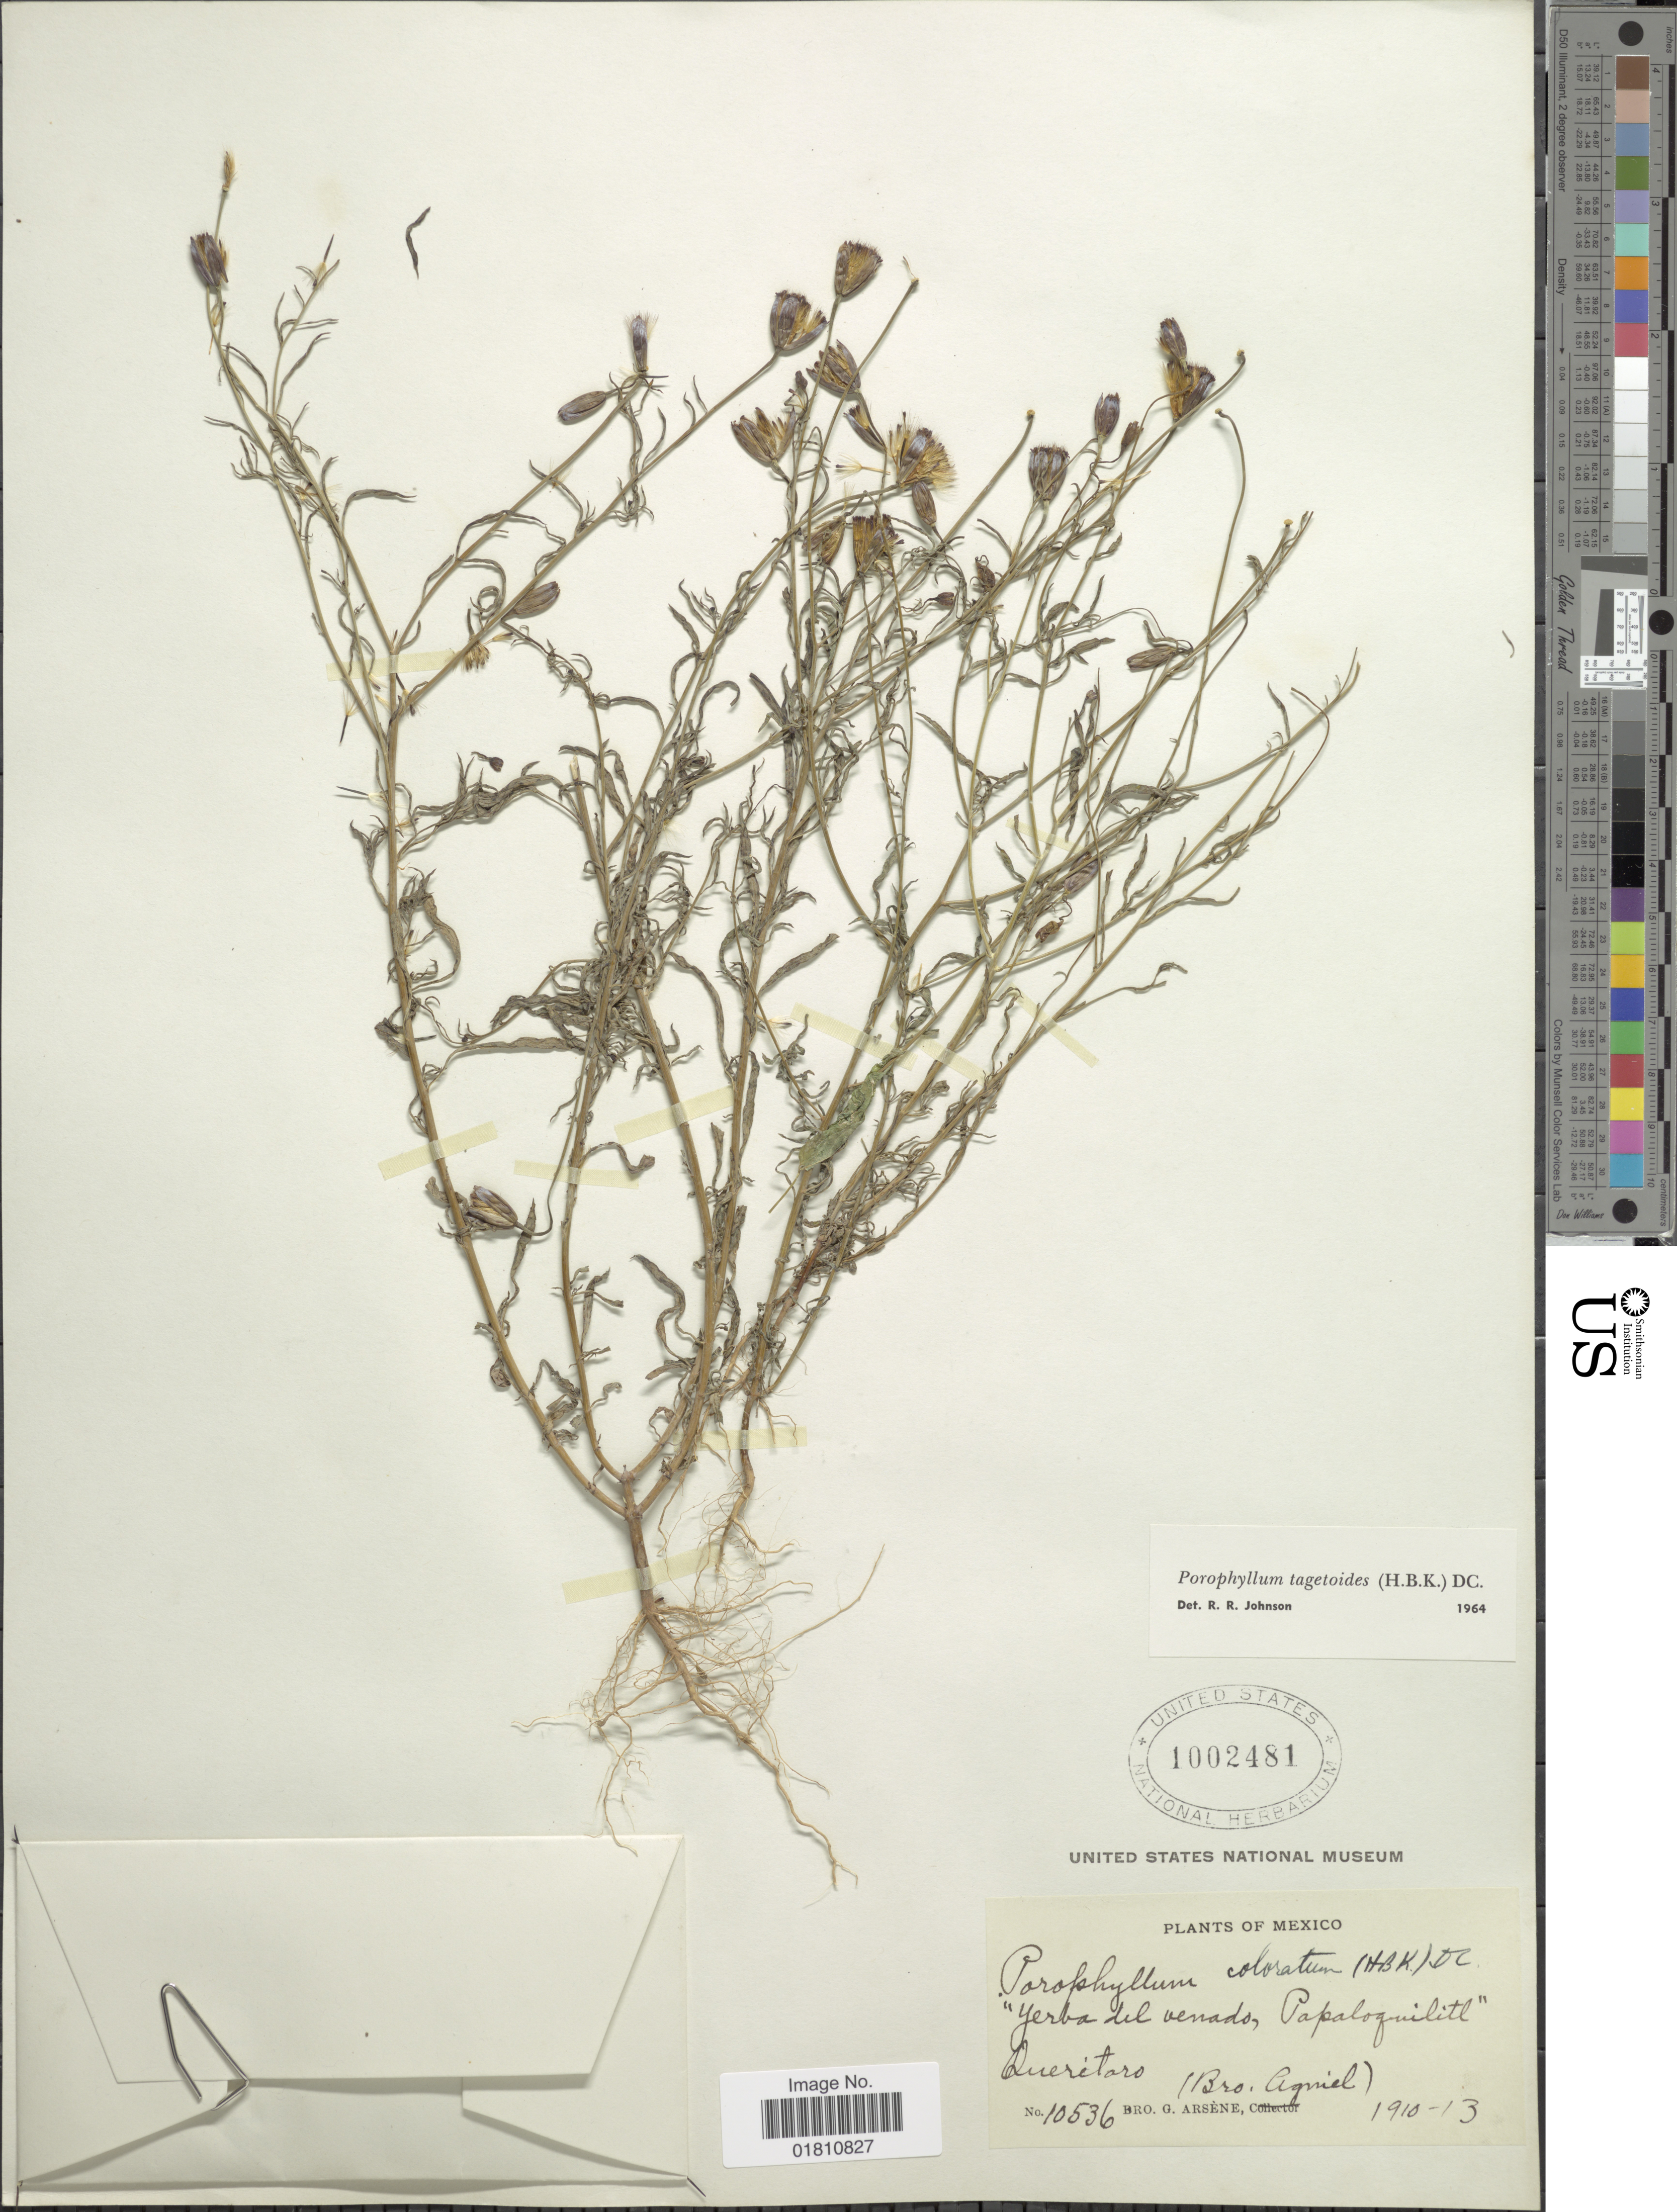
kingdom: Plantae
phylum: Tracheophyta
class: Magnoliopsida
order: Asterales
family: Asteraceae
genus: Porophyllum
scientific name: Porophyllum tagetoides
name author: (Kunth) DC.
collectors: Bro. Agniel & Bro. G. Arsène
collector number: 10536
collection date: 1910/1913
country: Mexico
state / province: Querétaro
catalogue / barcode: US 1002481